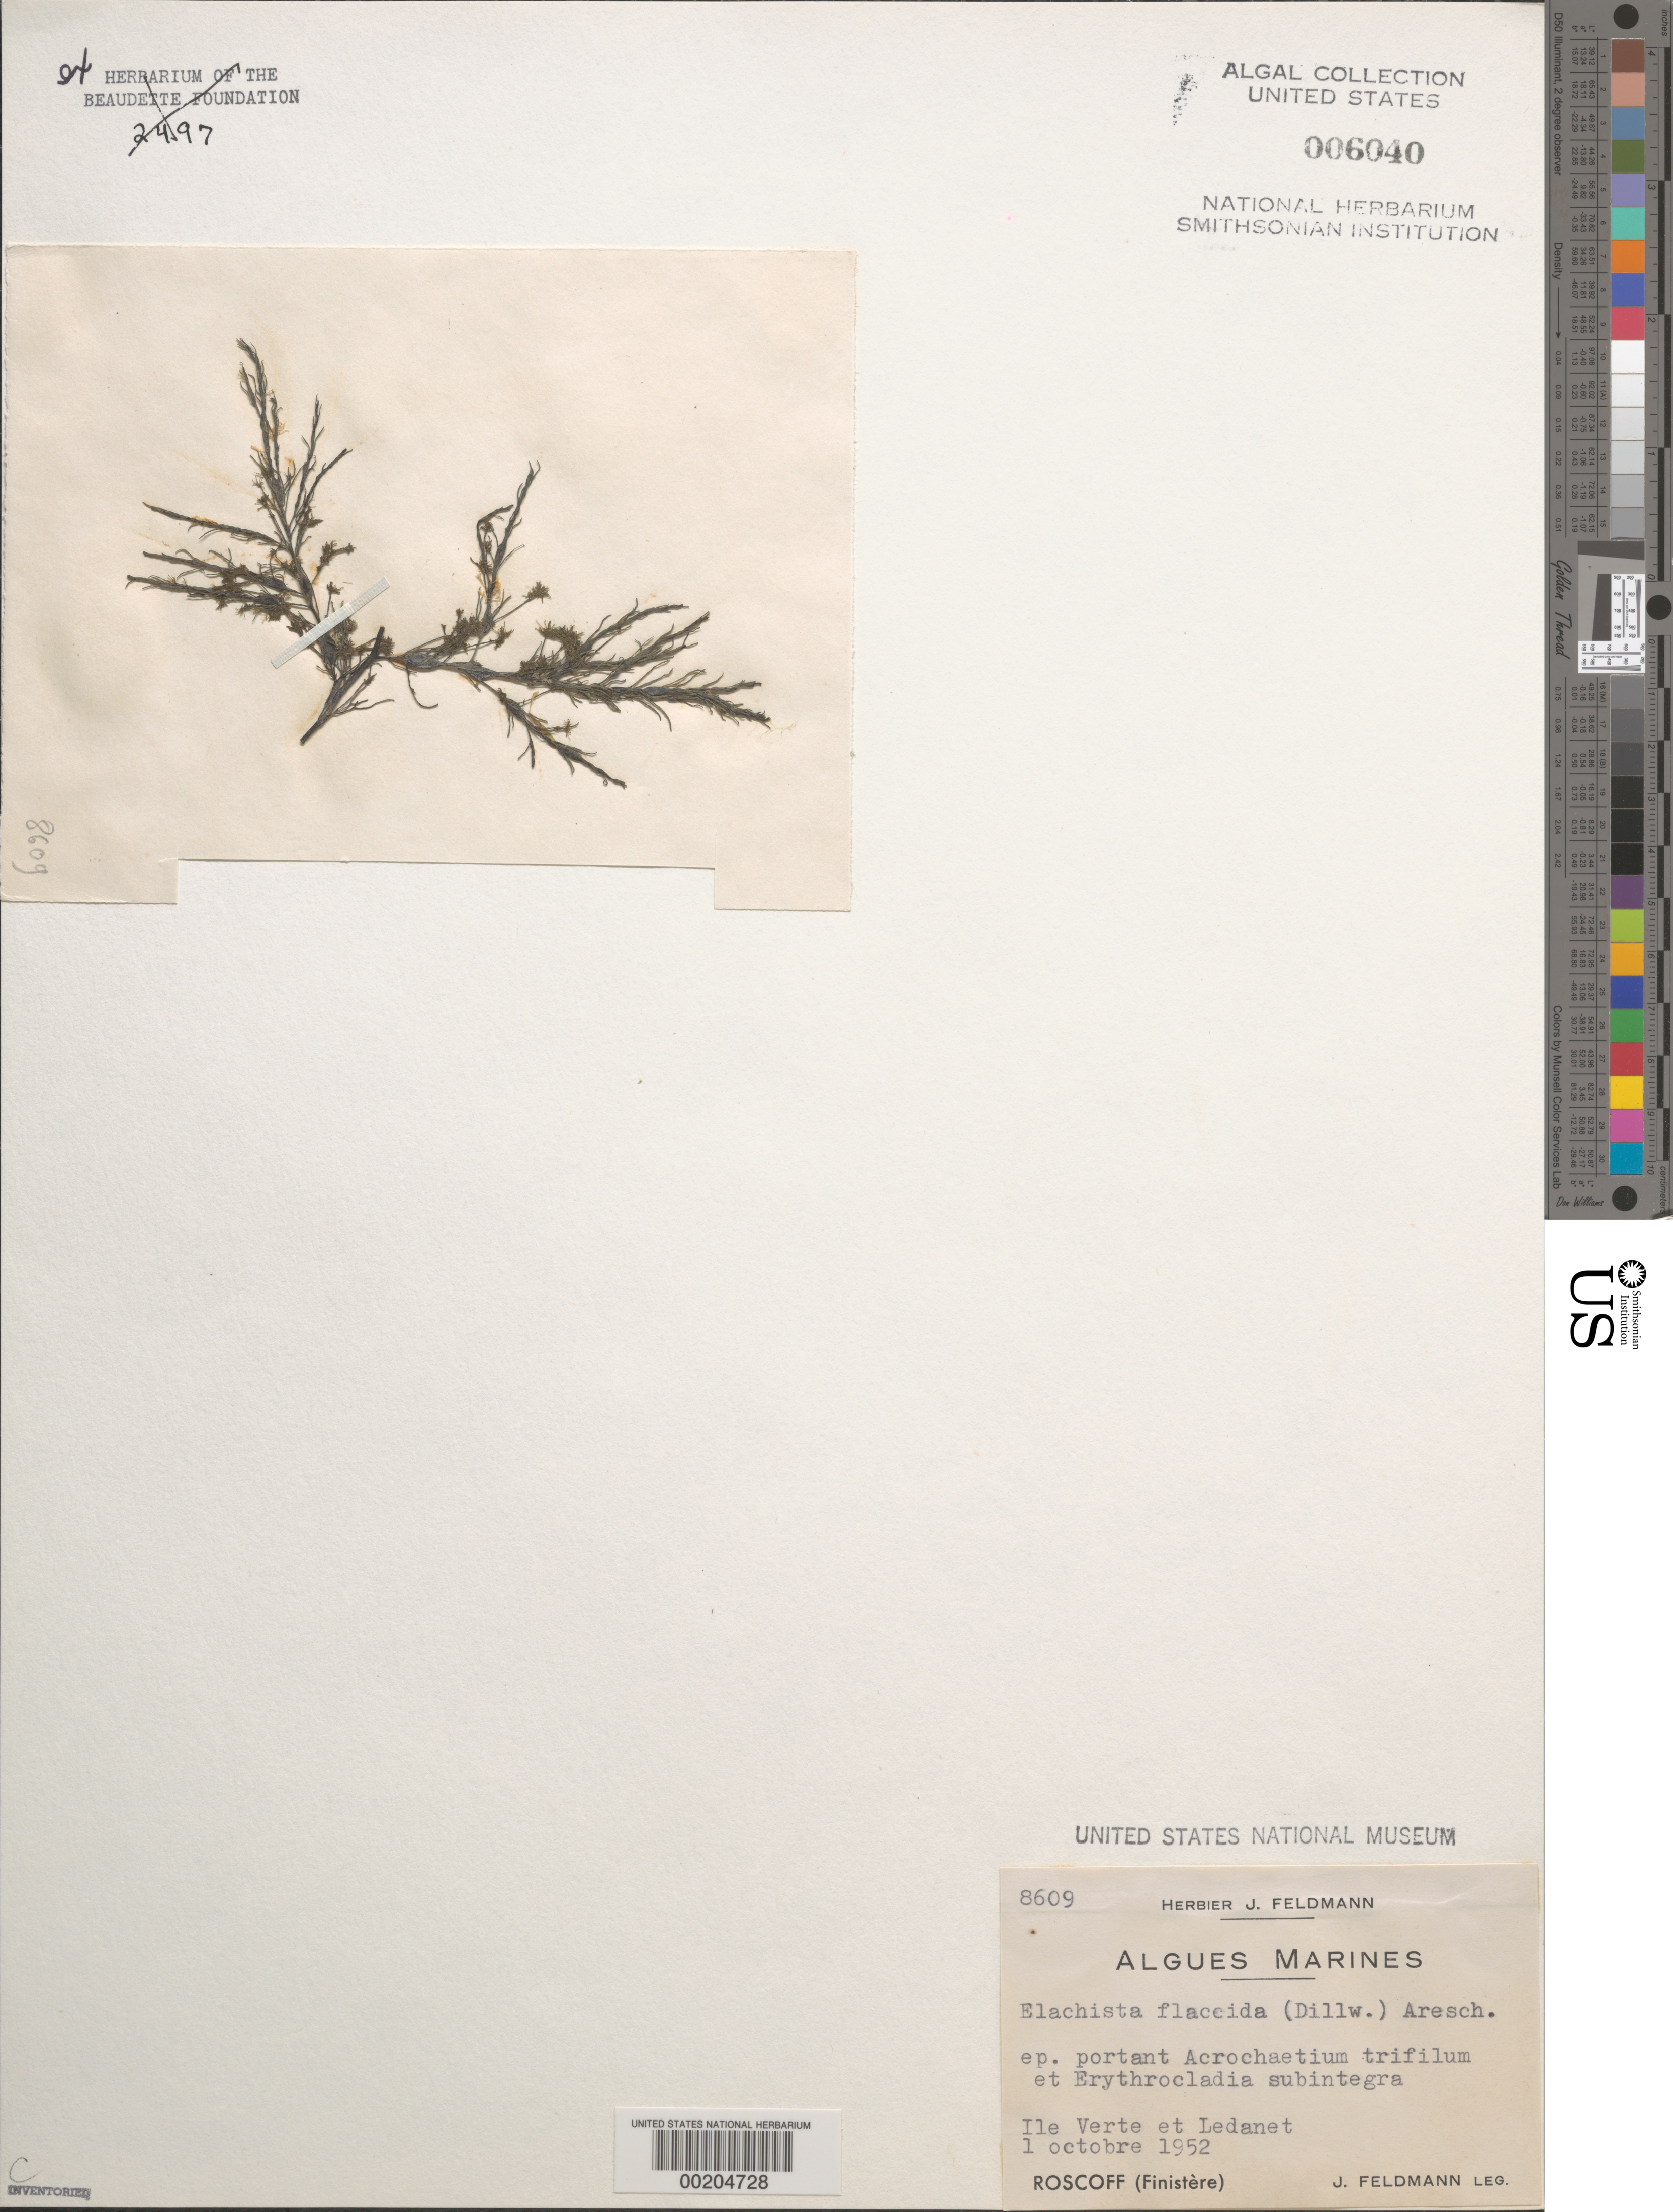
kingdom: Chromista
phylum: Ochrophyta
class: Phaeophyceae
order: Ectocarpales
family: Chordariaceae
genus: Elachista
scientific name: Elachista flaccida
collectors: J. Feldmann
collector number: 8609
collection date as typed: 01 Oct 1952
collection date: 1952-10-01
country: France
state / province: Bretagne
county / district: Finistère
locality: Roscoff, ile verte and ledanet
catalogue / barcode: US 6040